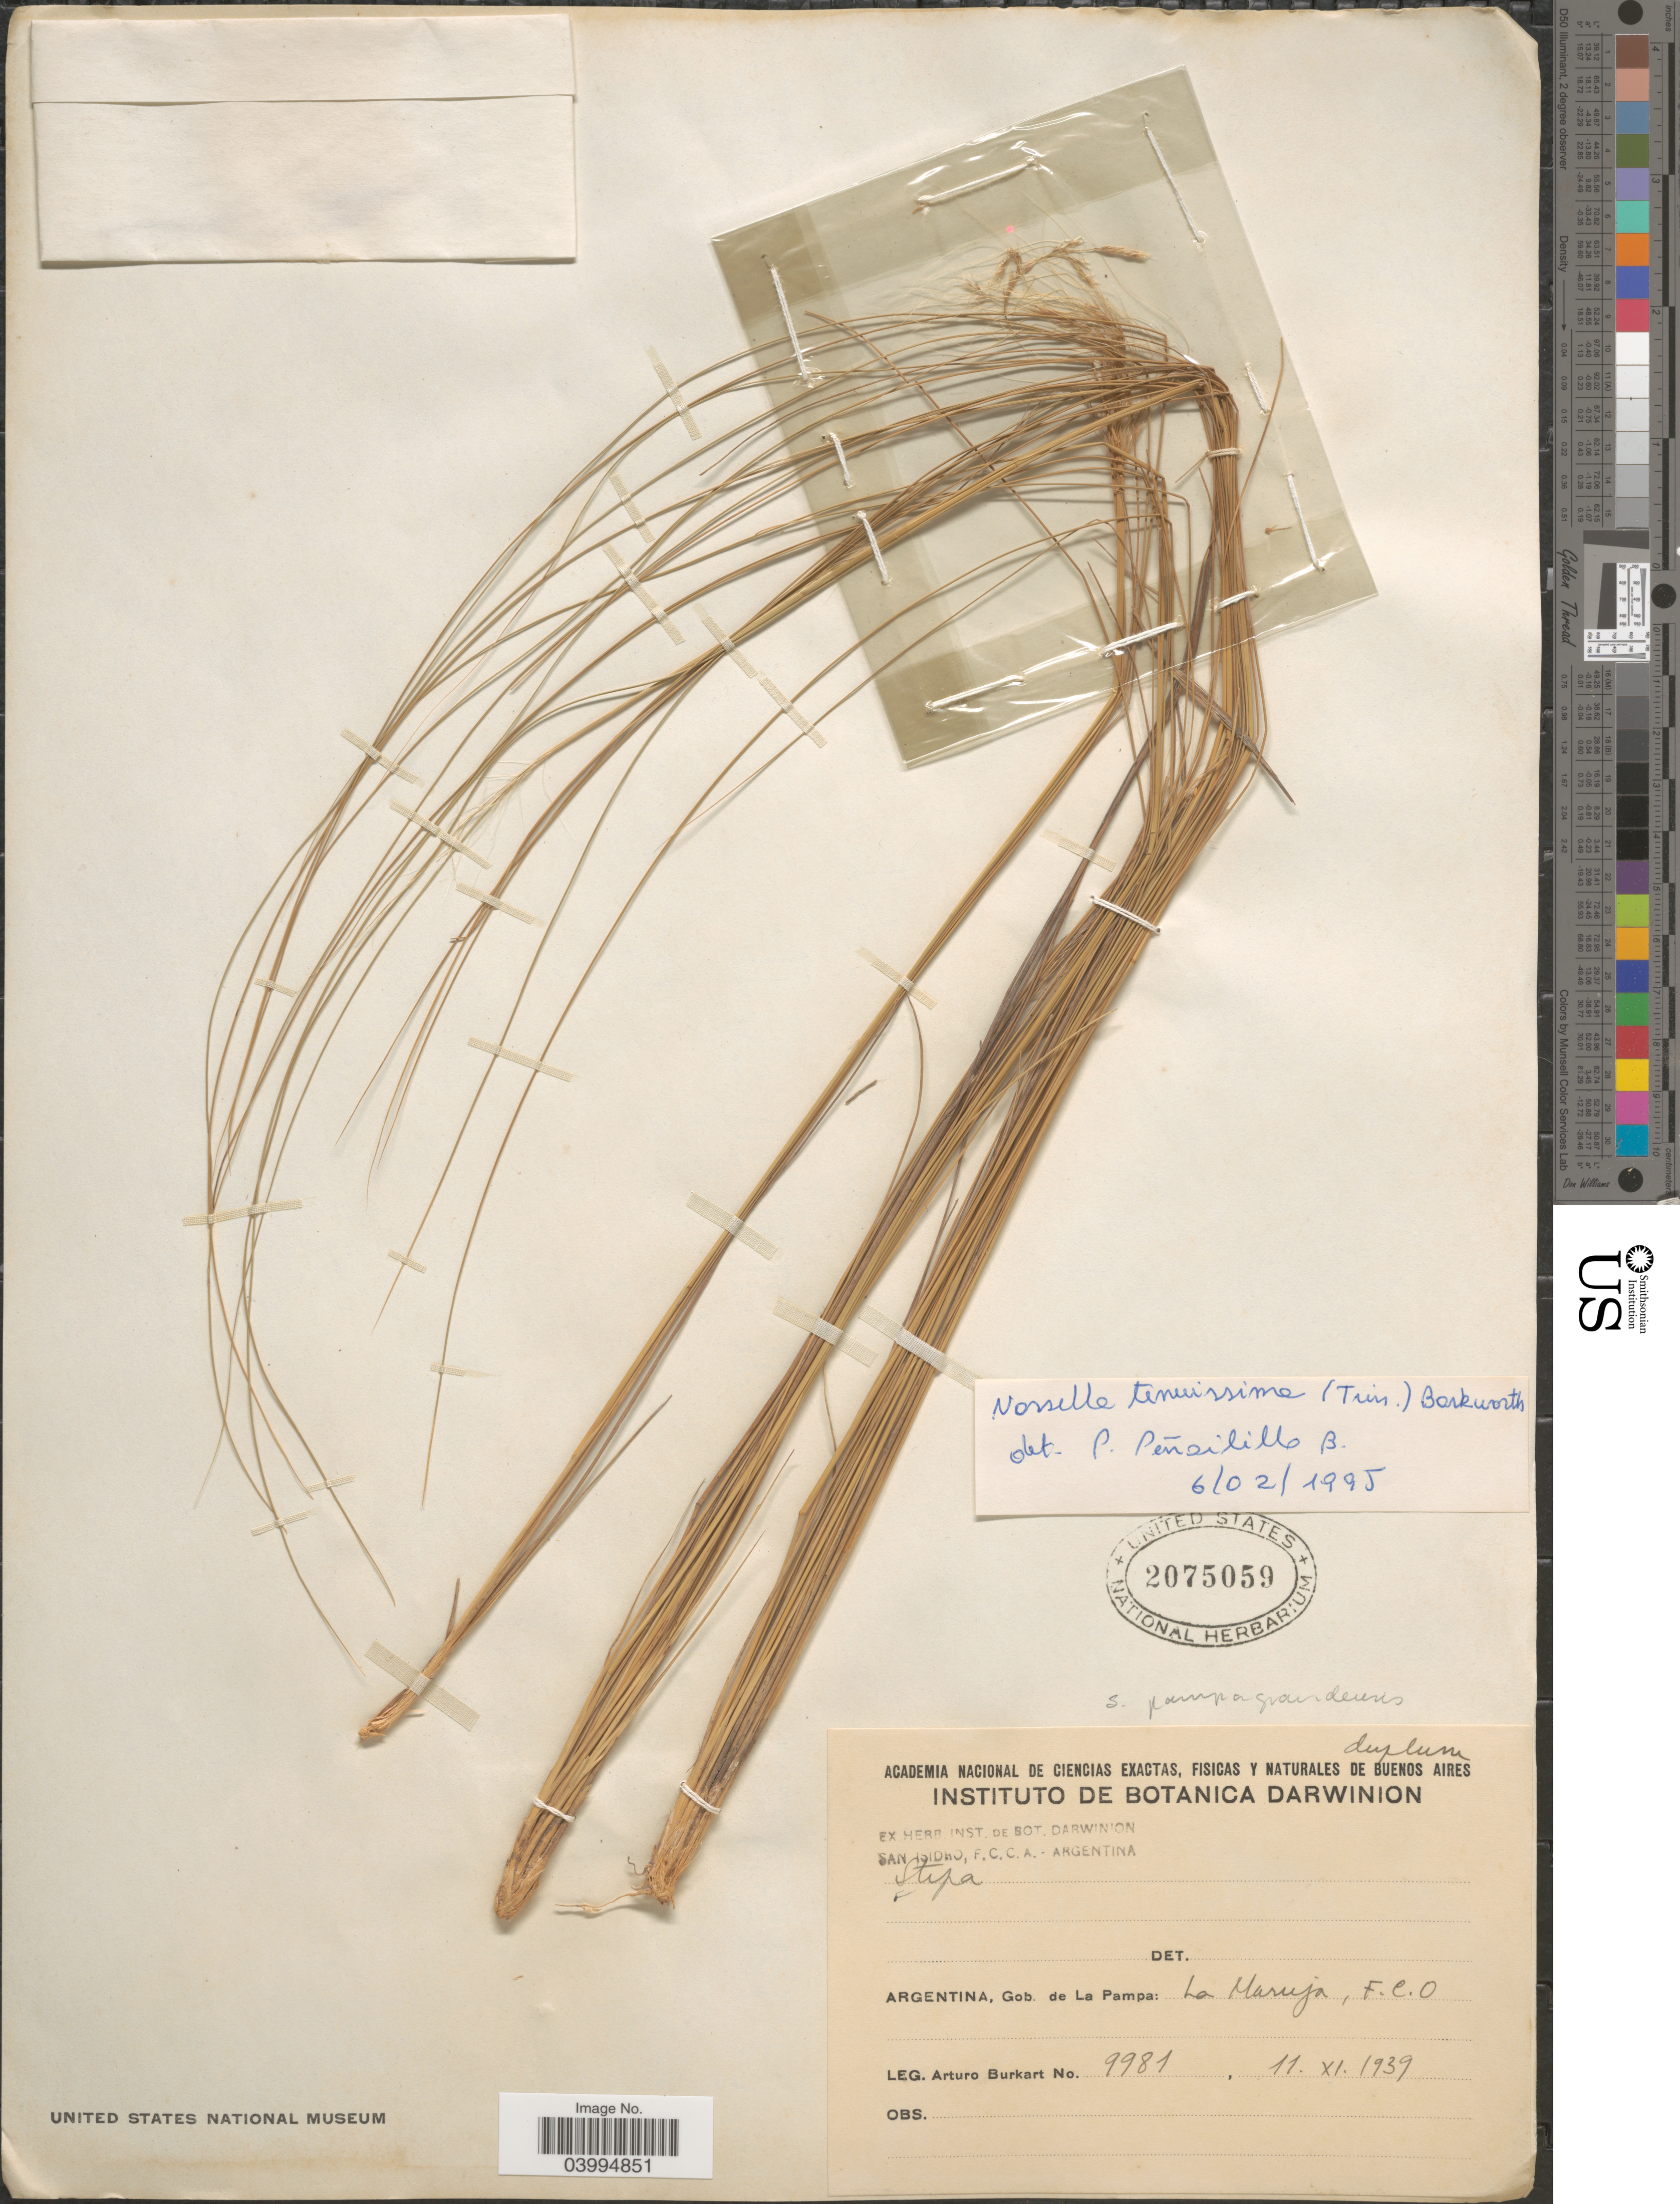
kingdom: Plantae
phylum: Tracheophyta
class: Liliopsida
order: Poales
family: Poaceae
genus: Nassella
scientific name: Nassella tenuissima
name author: (Trin.) Barkworth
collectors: A. E. Burkart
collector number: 9981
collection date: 1939-11-11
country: Argentina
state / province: La Pampa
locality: Gob. de La Pampa: La Maruja, F.C.O.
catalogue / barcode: US 2075059